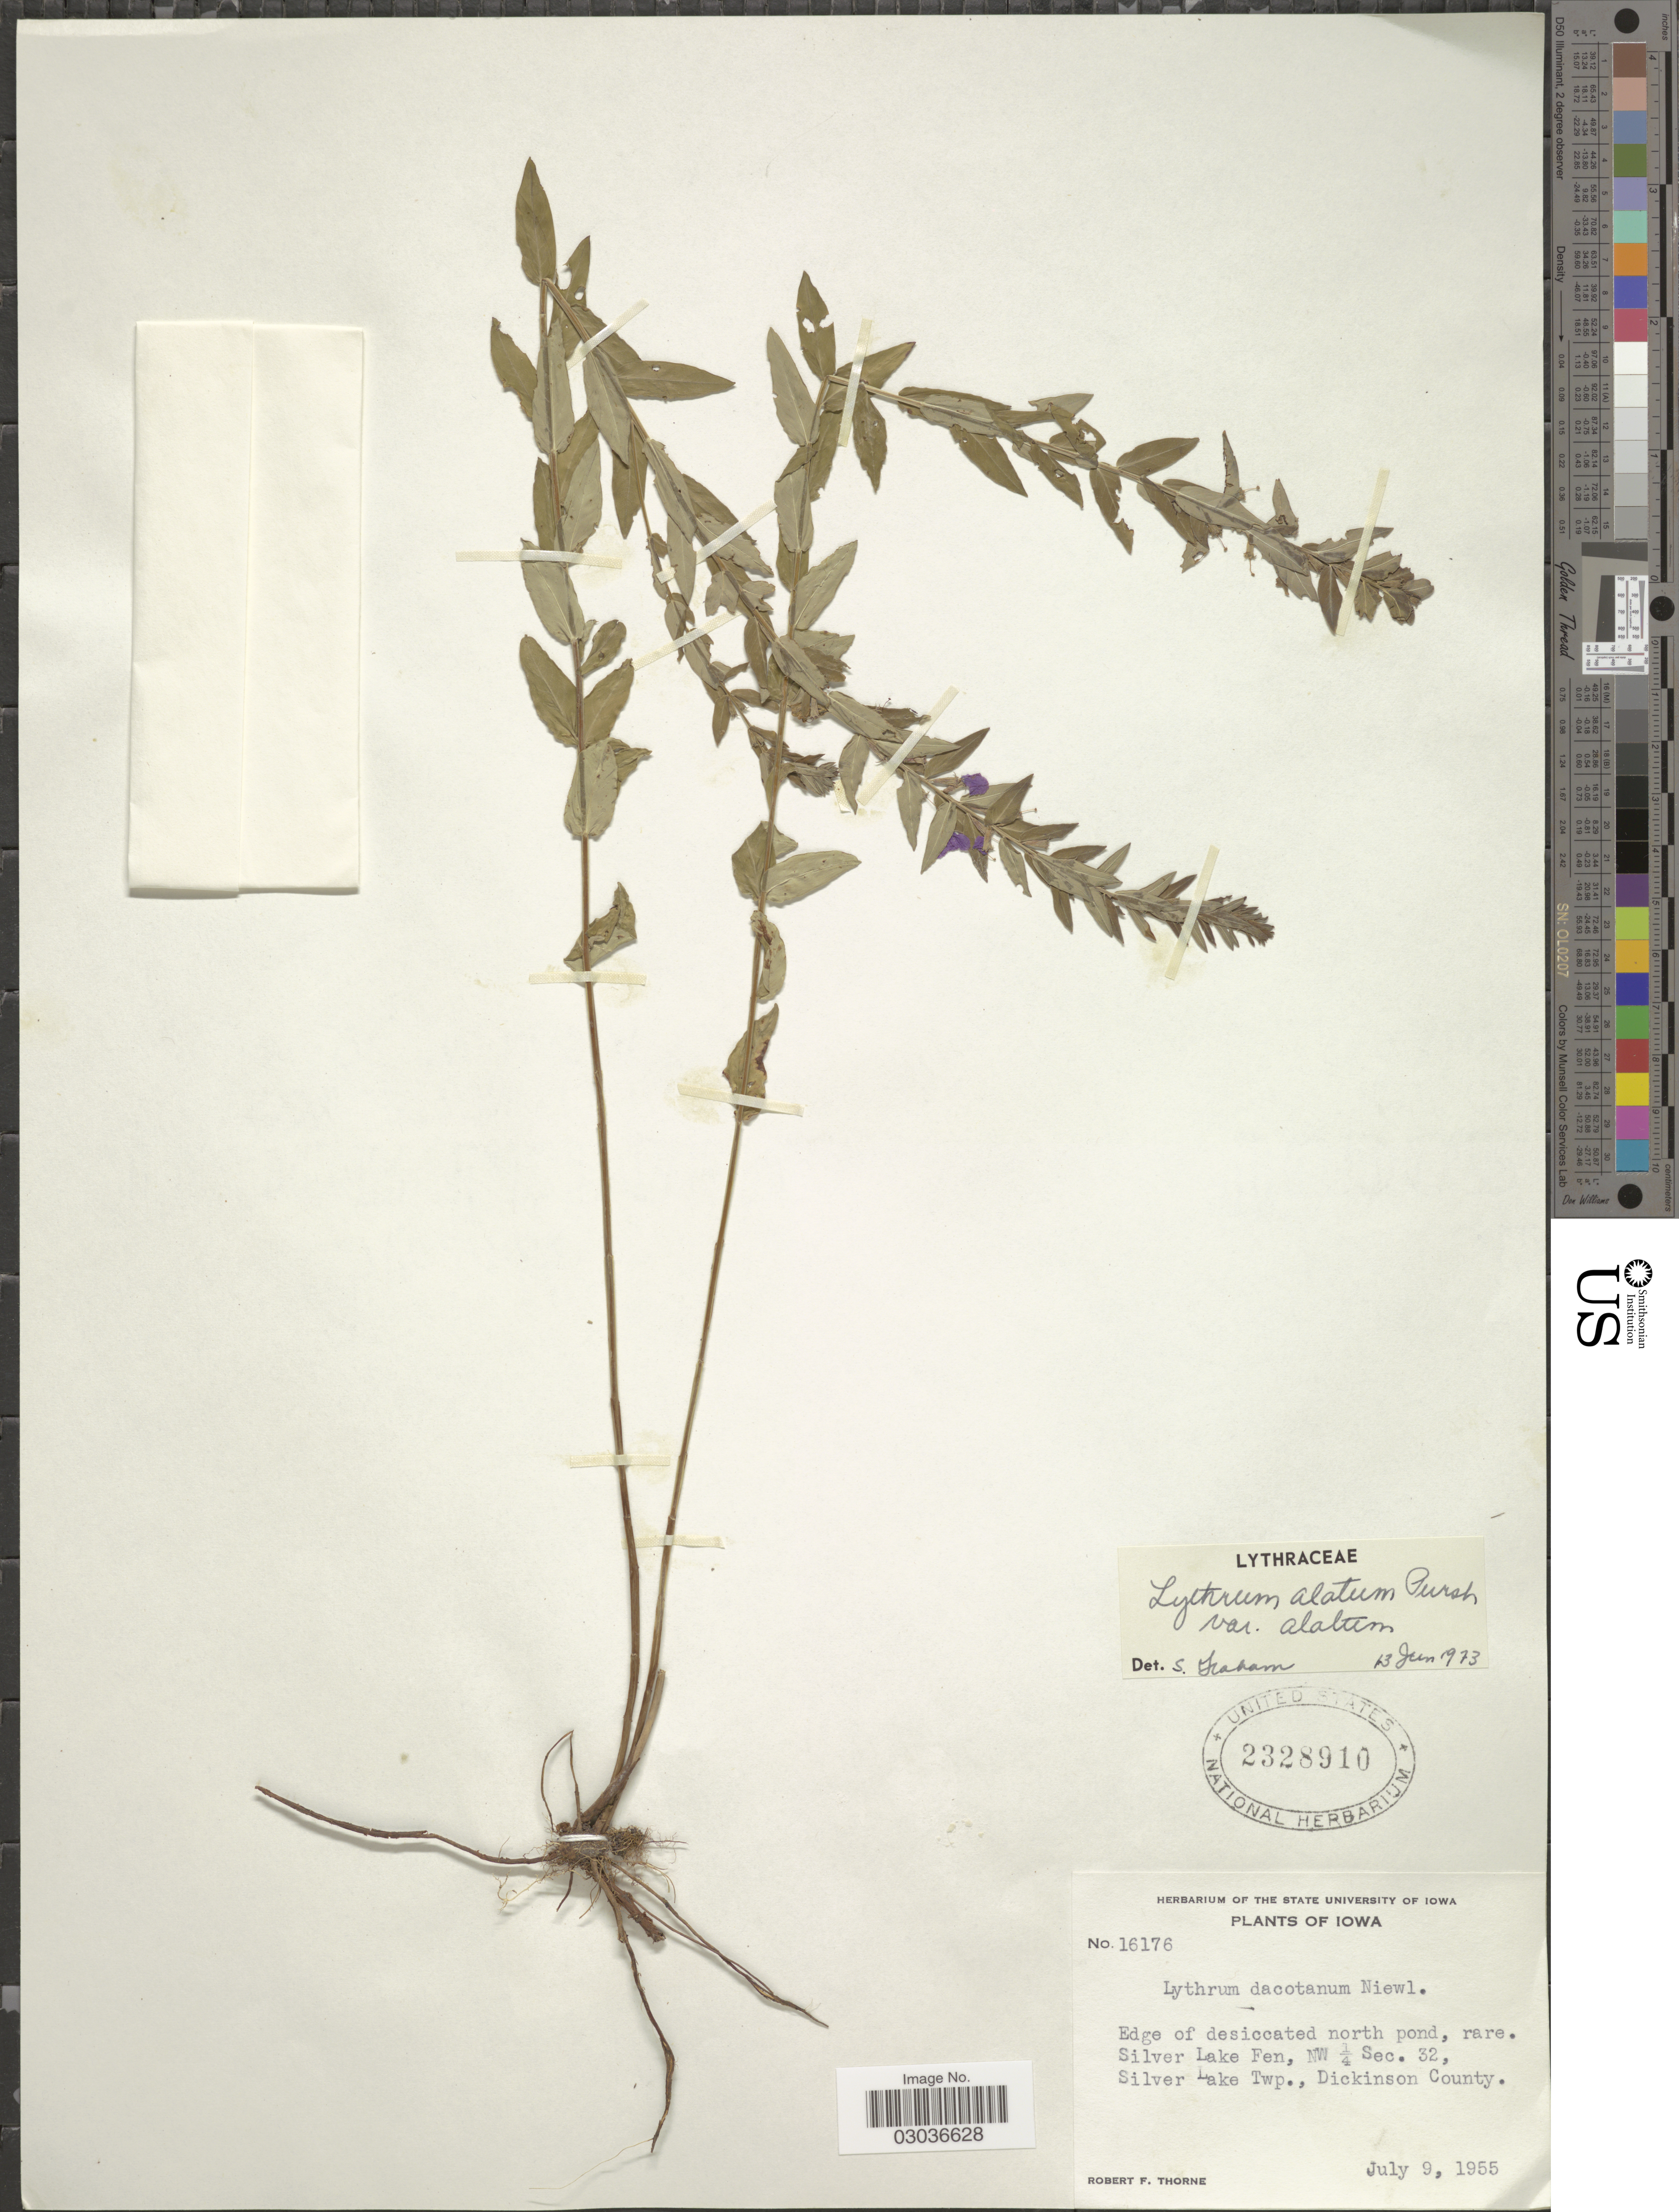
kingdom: Plantae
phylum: Tracheophyta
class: Magnoliopsida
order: Myrtales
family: Lythraceae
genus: Lythrum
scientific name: Lythrum alatum var. alatum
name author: Pursh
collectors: R. F. Thorne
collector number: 16176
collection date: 1955-07-09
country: United States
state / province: Iowa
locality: Silver Lake Fen, NW ¼ Sec. 32, Silver Lake Twp., Dickinson County.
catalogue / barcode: US 2328910